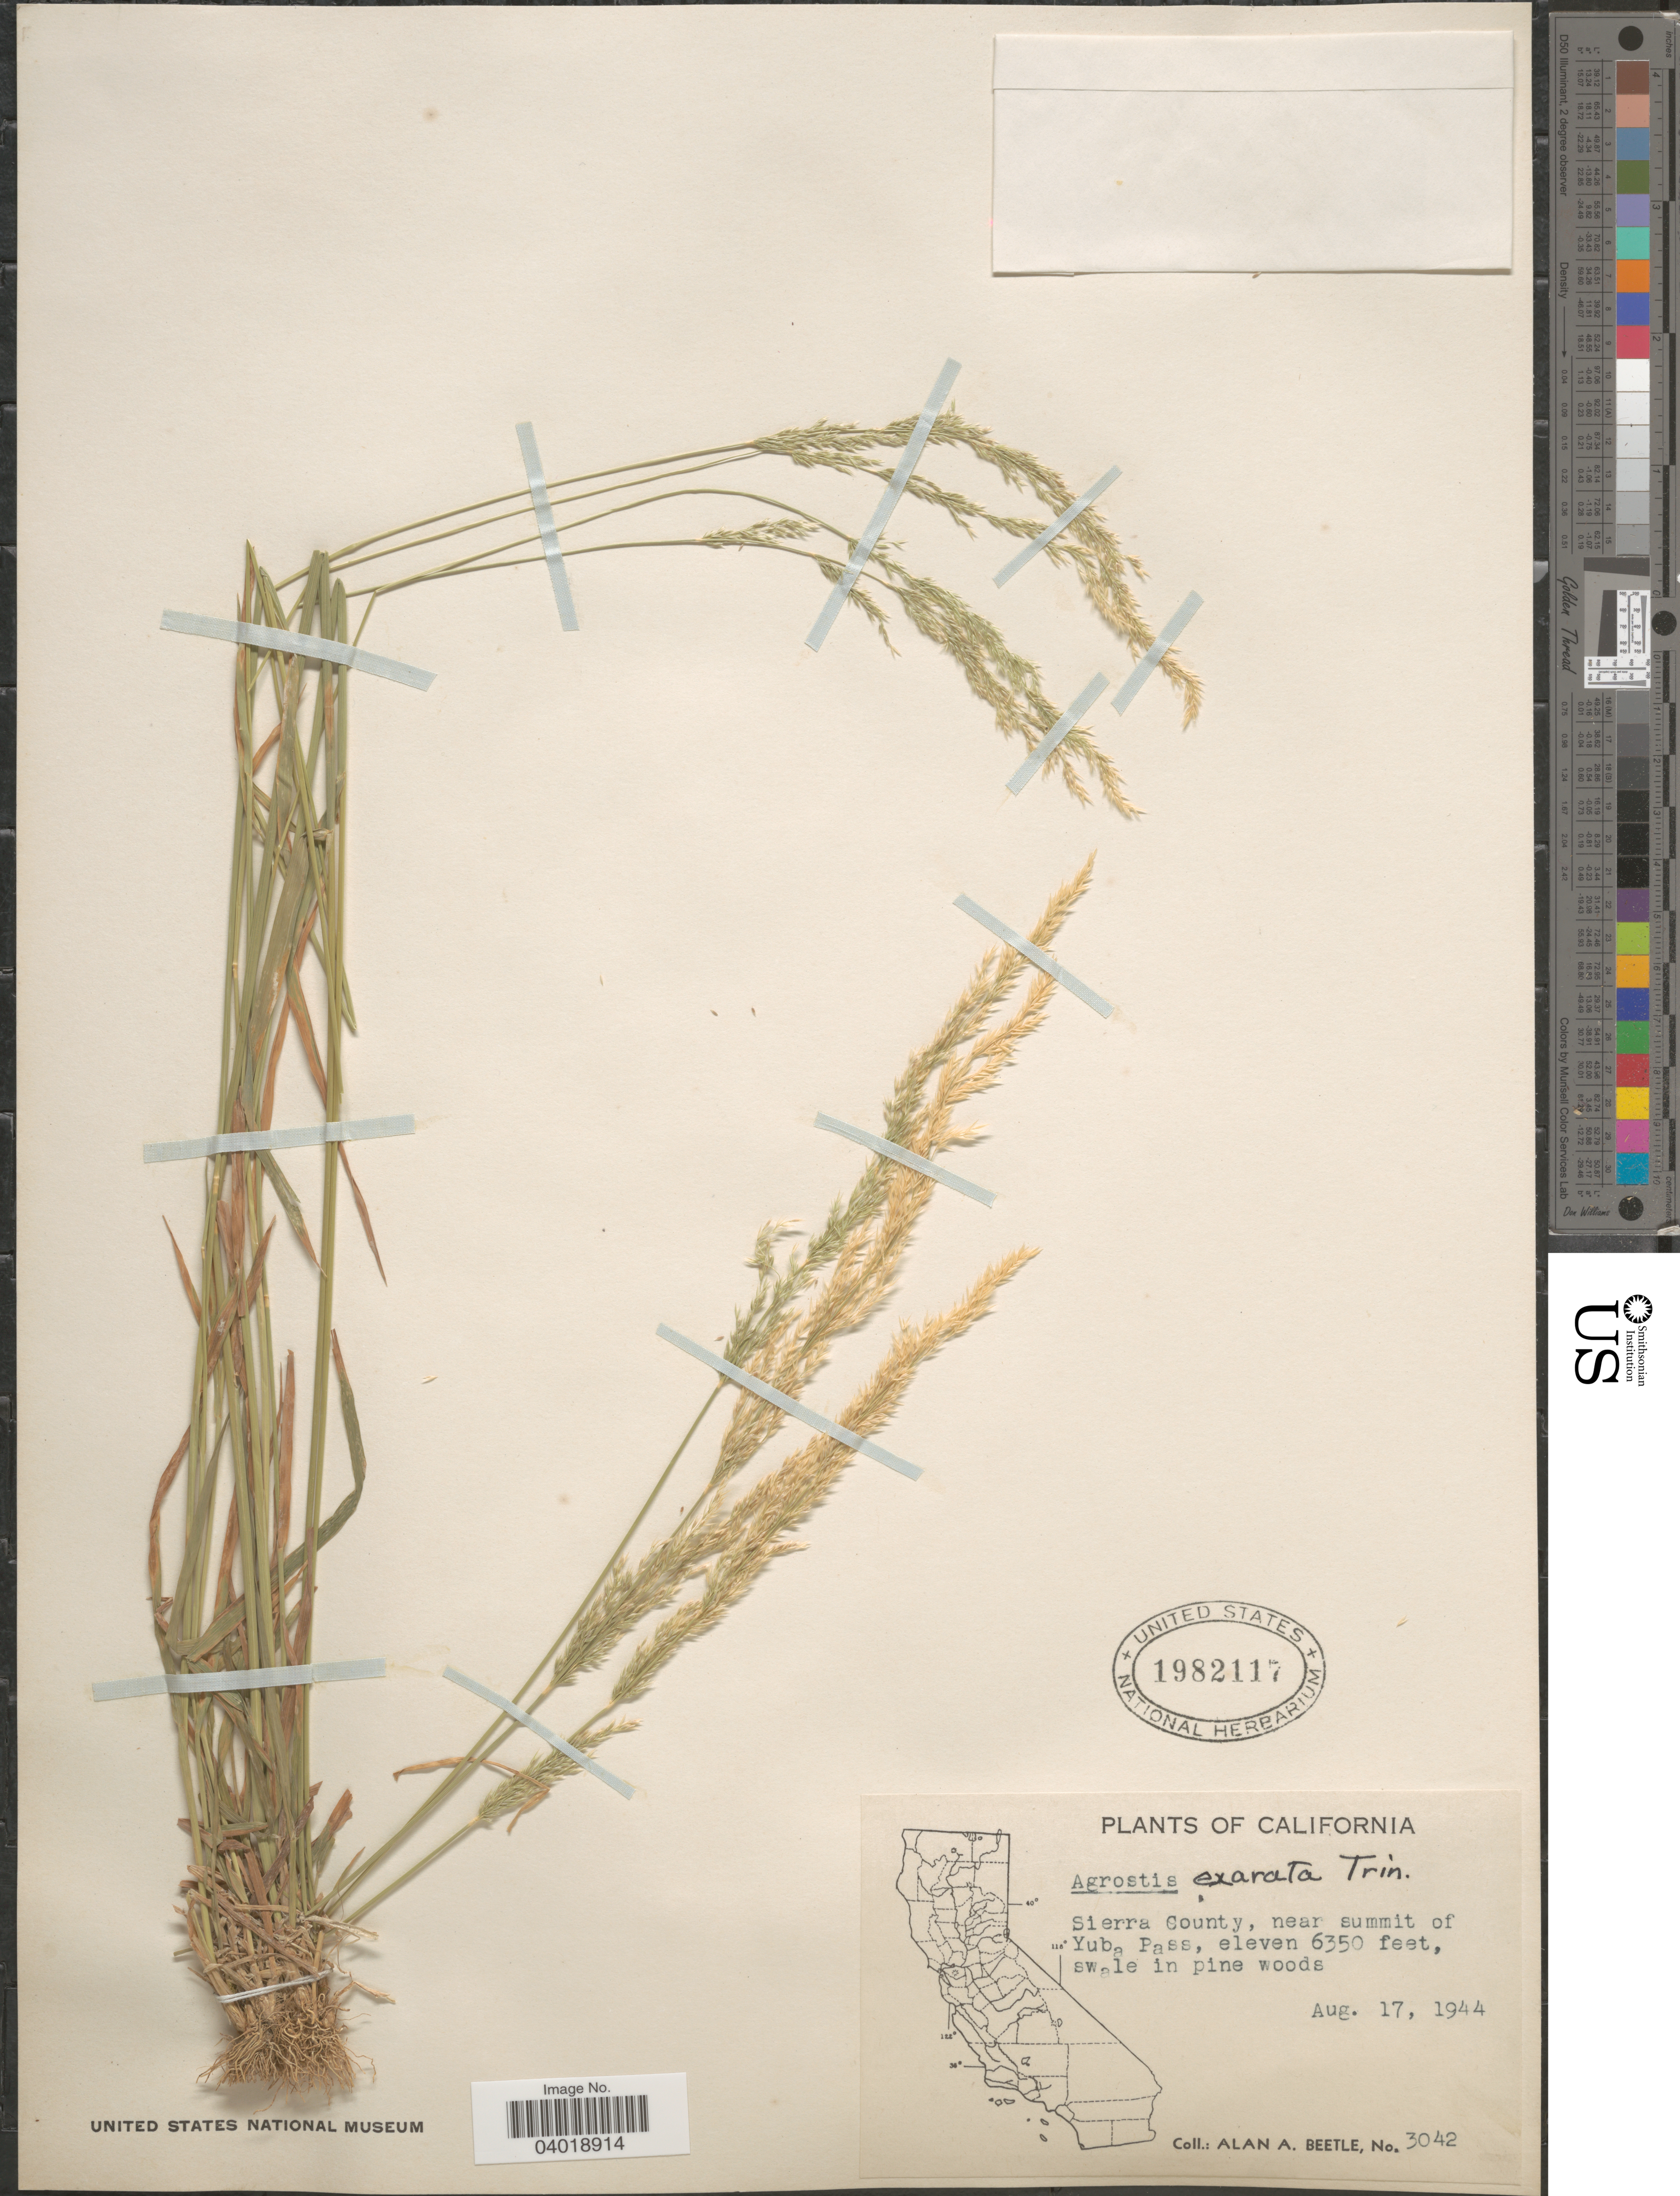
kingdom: Plantae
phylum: Tracheophyta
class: Liliopsida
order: Poales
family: Poaceae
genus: Agrostis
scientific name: Agrostis exarata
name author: Trin.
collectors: A. A. Beetle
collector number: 3042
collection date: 1944-08-17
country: United States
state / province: California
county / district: Sierra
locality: Sierra County, near summit of Yuba Pass.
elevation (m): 1935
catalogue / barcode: US 1982117